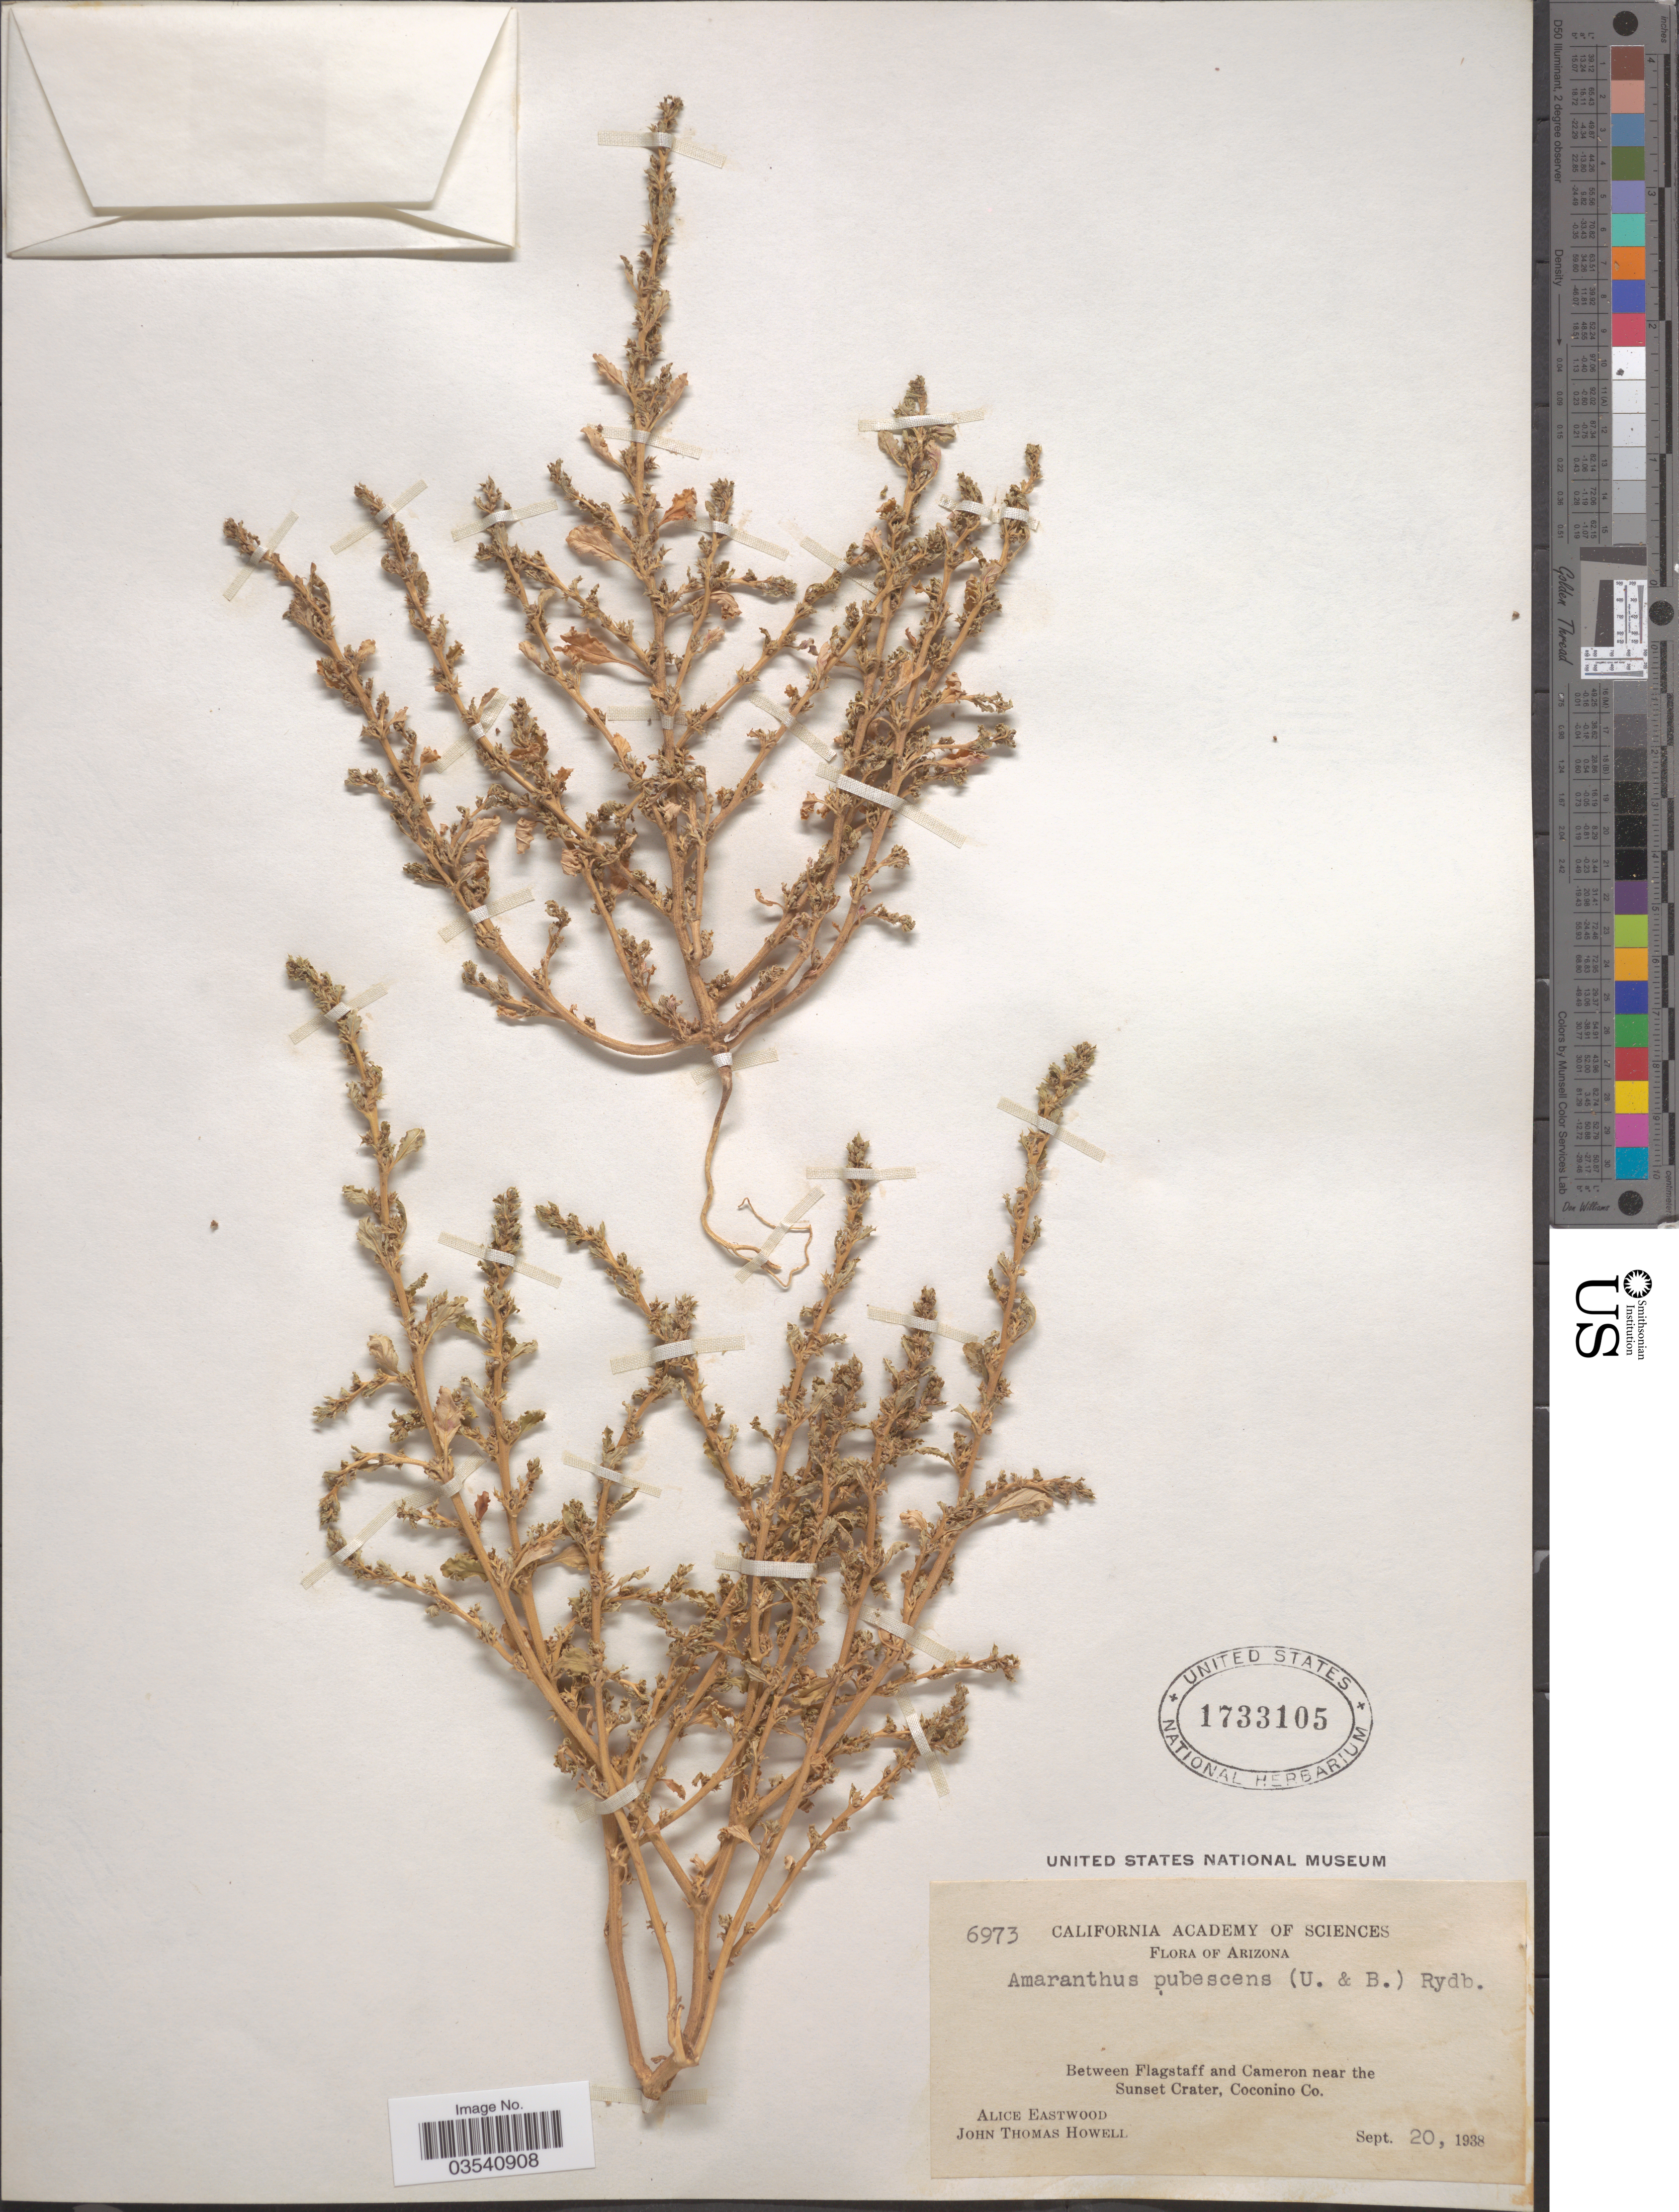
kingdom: Plantae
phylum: Tracheophyta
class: Magnoliopsida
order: Caryophyllales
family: Amaranthaceae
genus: Amaranthus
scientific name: Amaranthus pubescens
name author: (E. B. Uline & W. L. Bray) Rydb.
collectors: A. Eastwood & J. T. Howell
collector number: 6973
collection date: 1938-09-20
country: United States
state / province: Arizona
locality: Between Flagstaff and Cameron near the Sunset Crater, Coconino Co.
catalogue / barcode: US 1733105